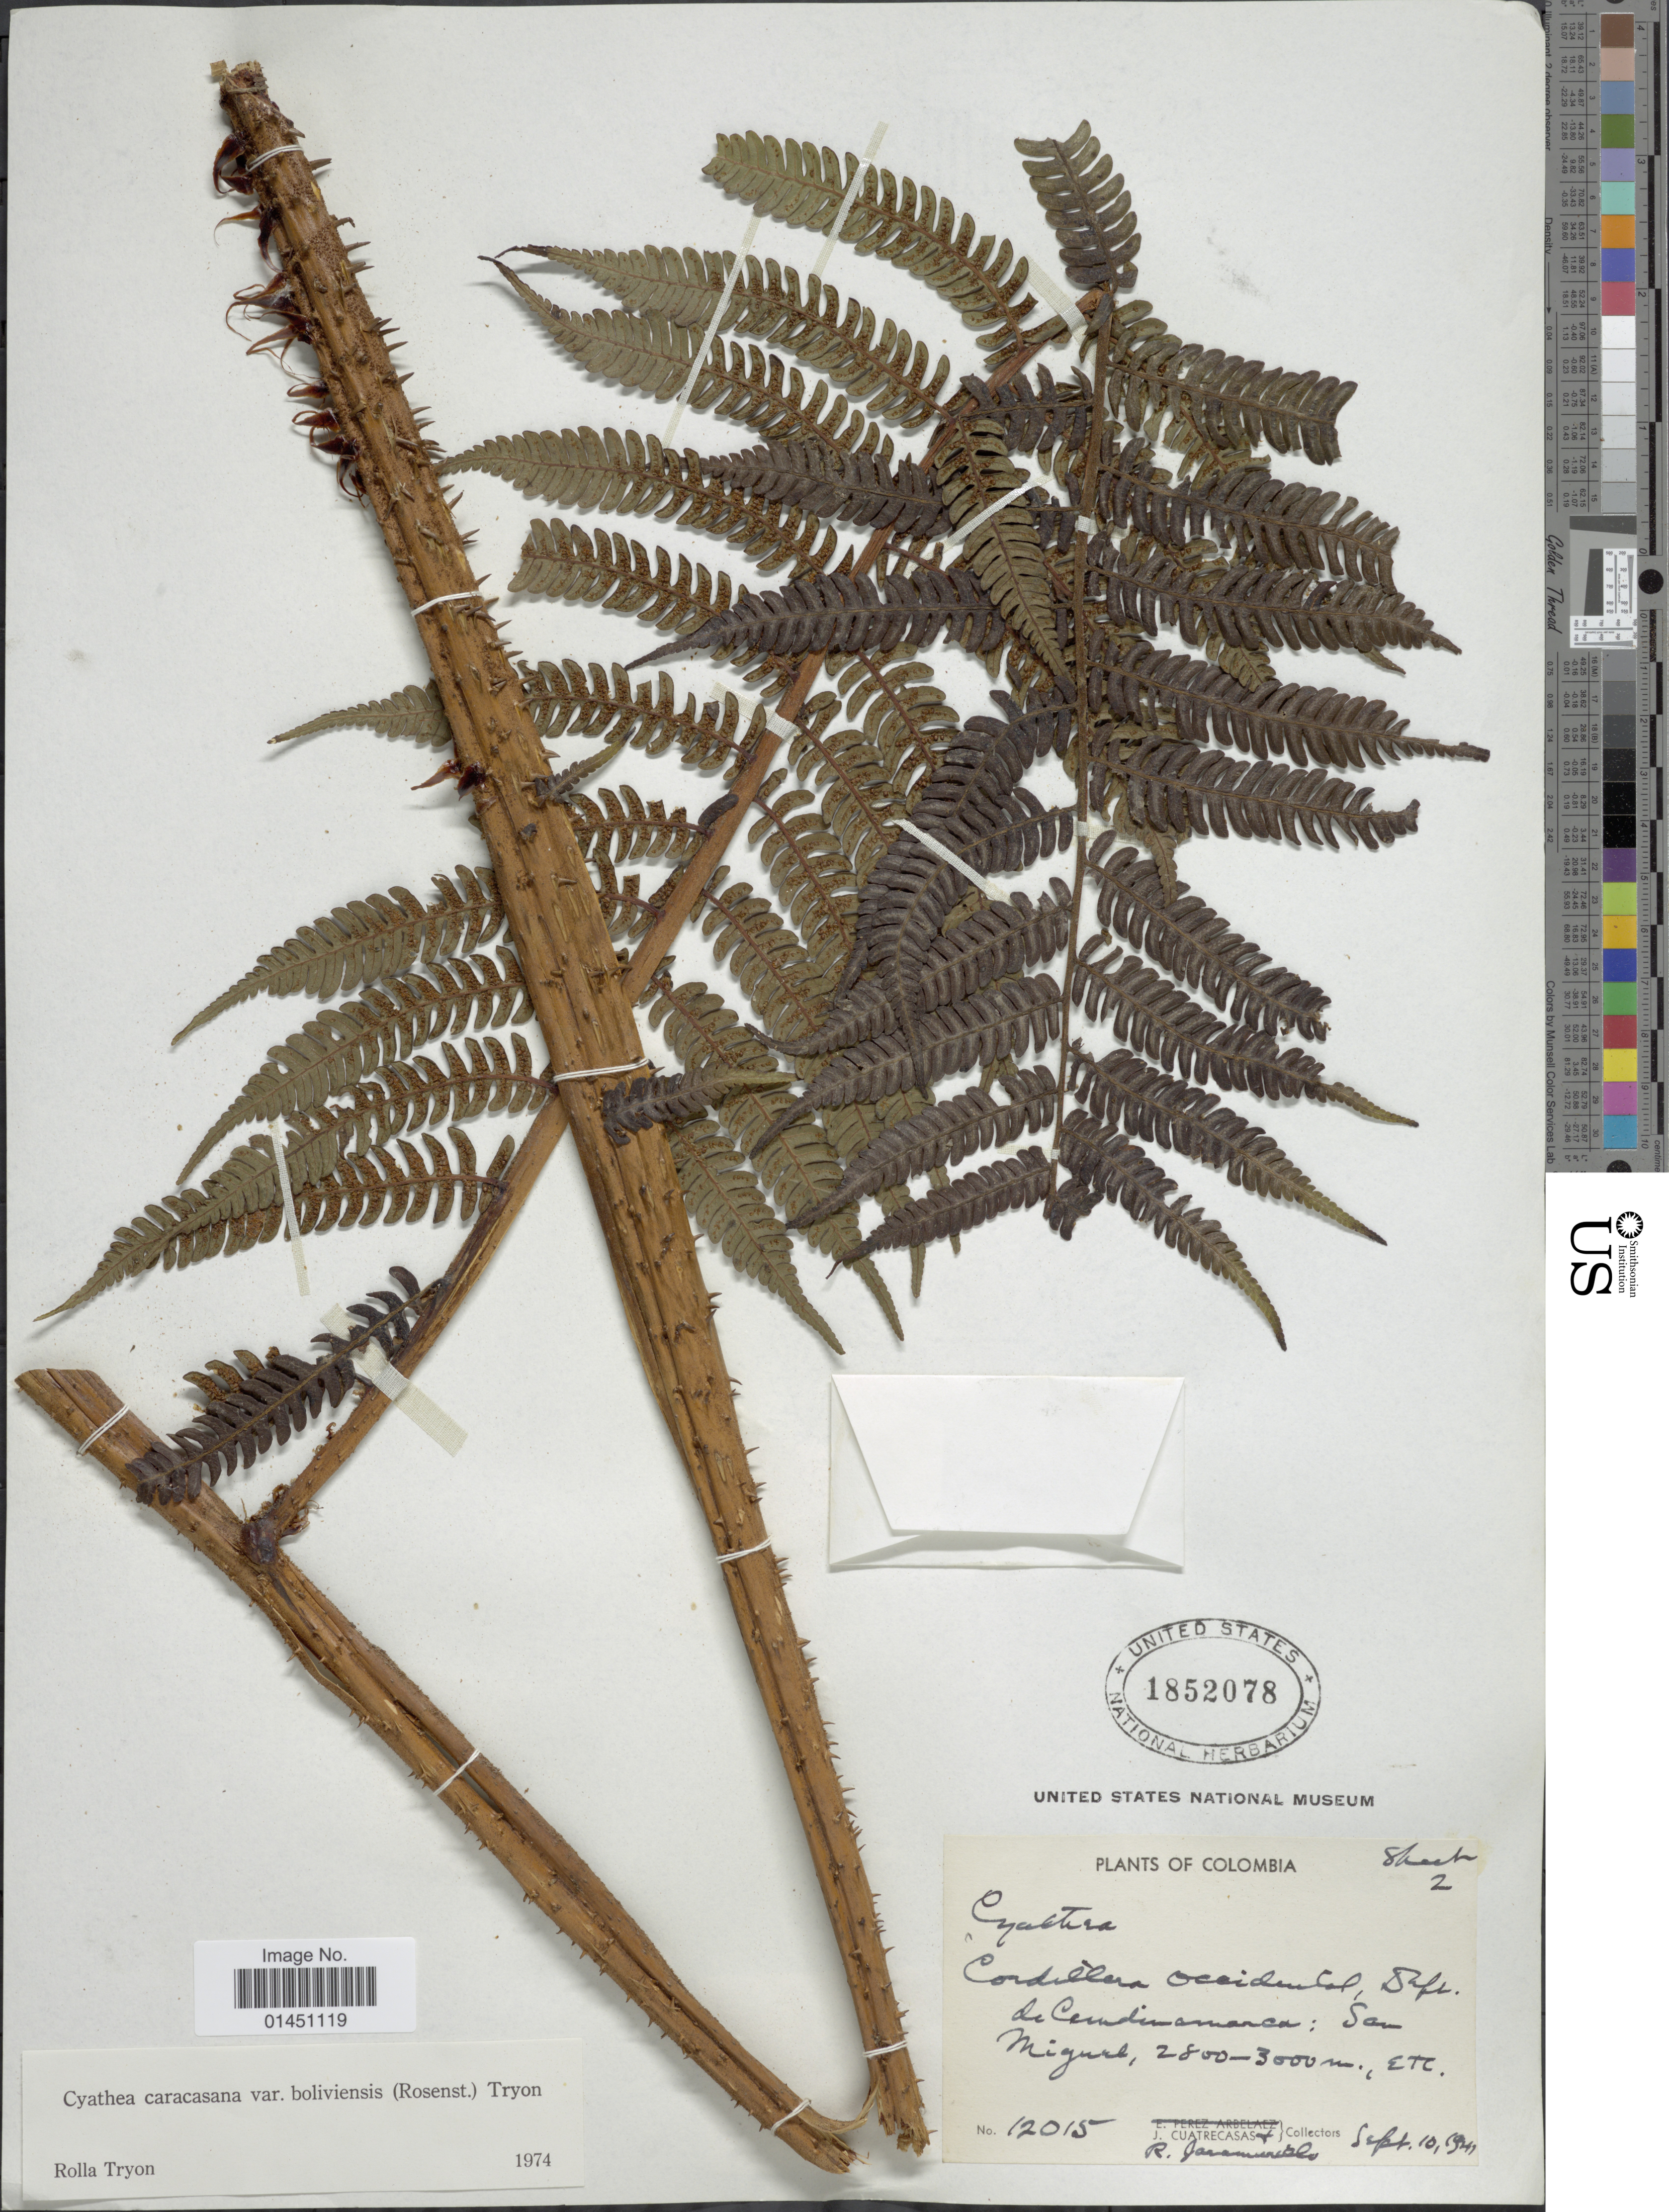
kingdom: Plantae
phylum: Tracheophyta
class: Polypodiopsida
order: Cyatheales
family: Cyatheaceae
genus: Cyathea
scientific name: Cyathea caracasana var. boliviensis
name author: (Rosenst.) R.M. Tryon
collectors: J. Cuatrecasas & R. Jaramillo M.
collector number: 12015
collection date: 1941-09-10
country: Colombia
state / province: Cundinamarca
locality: Cordillera Oriental, San Miguel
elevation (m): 2800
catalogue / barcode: US 1852078